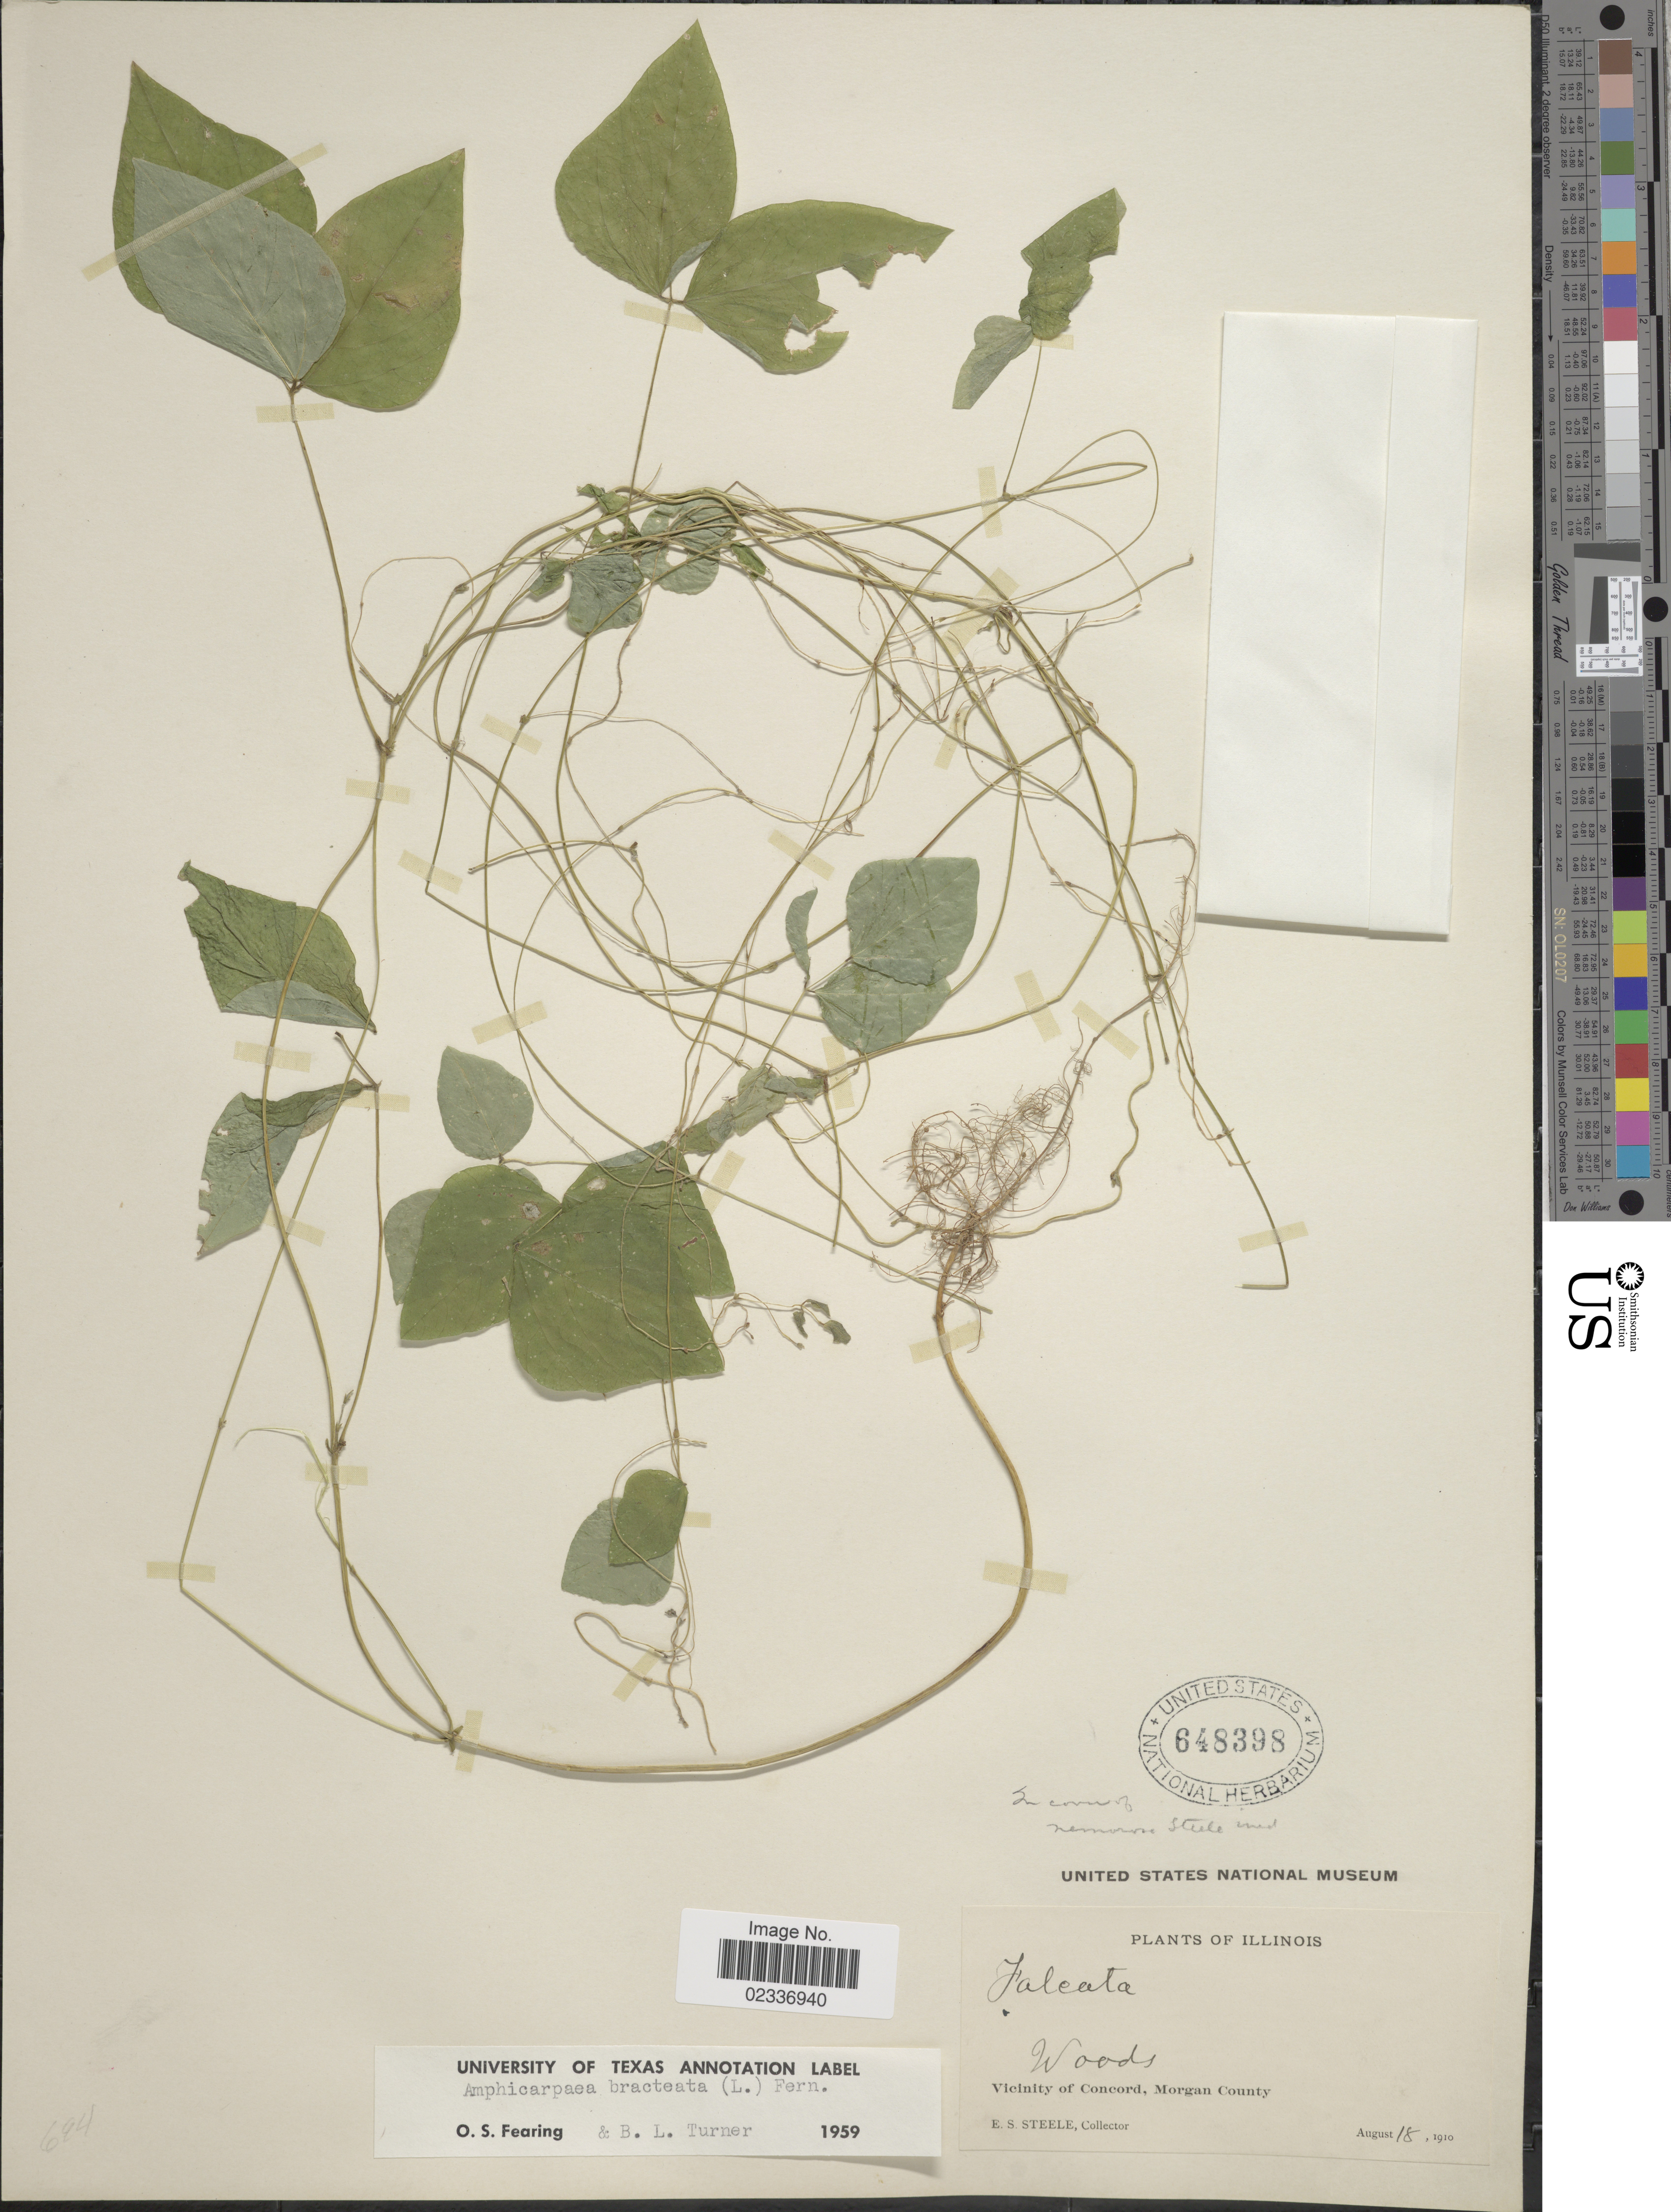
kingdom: Plantae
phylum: Tracheophyta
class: Magnoliopsida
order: Fabales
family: Fabaceae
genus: Amphicarpaea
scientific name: Amphicarpaea bracteata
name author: (L.) Fernald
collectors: E. Steele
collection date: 1910-08-18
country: United States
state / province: Illinois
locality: Vicinity of Concord, Morgan County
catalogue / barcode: US 648398